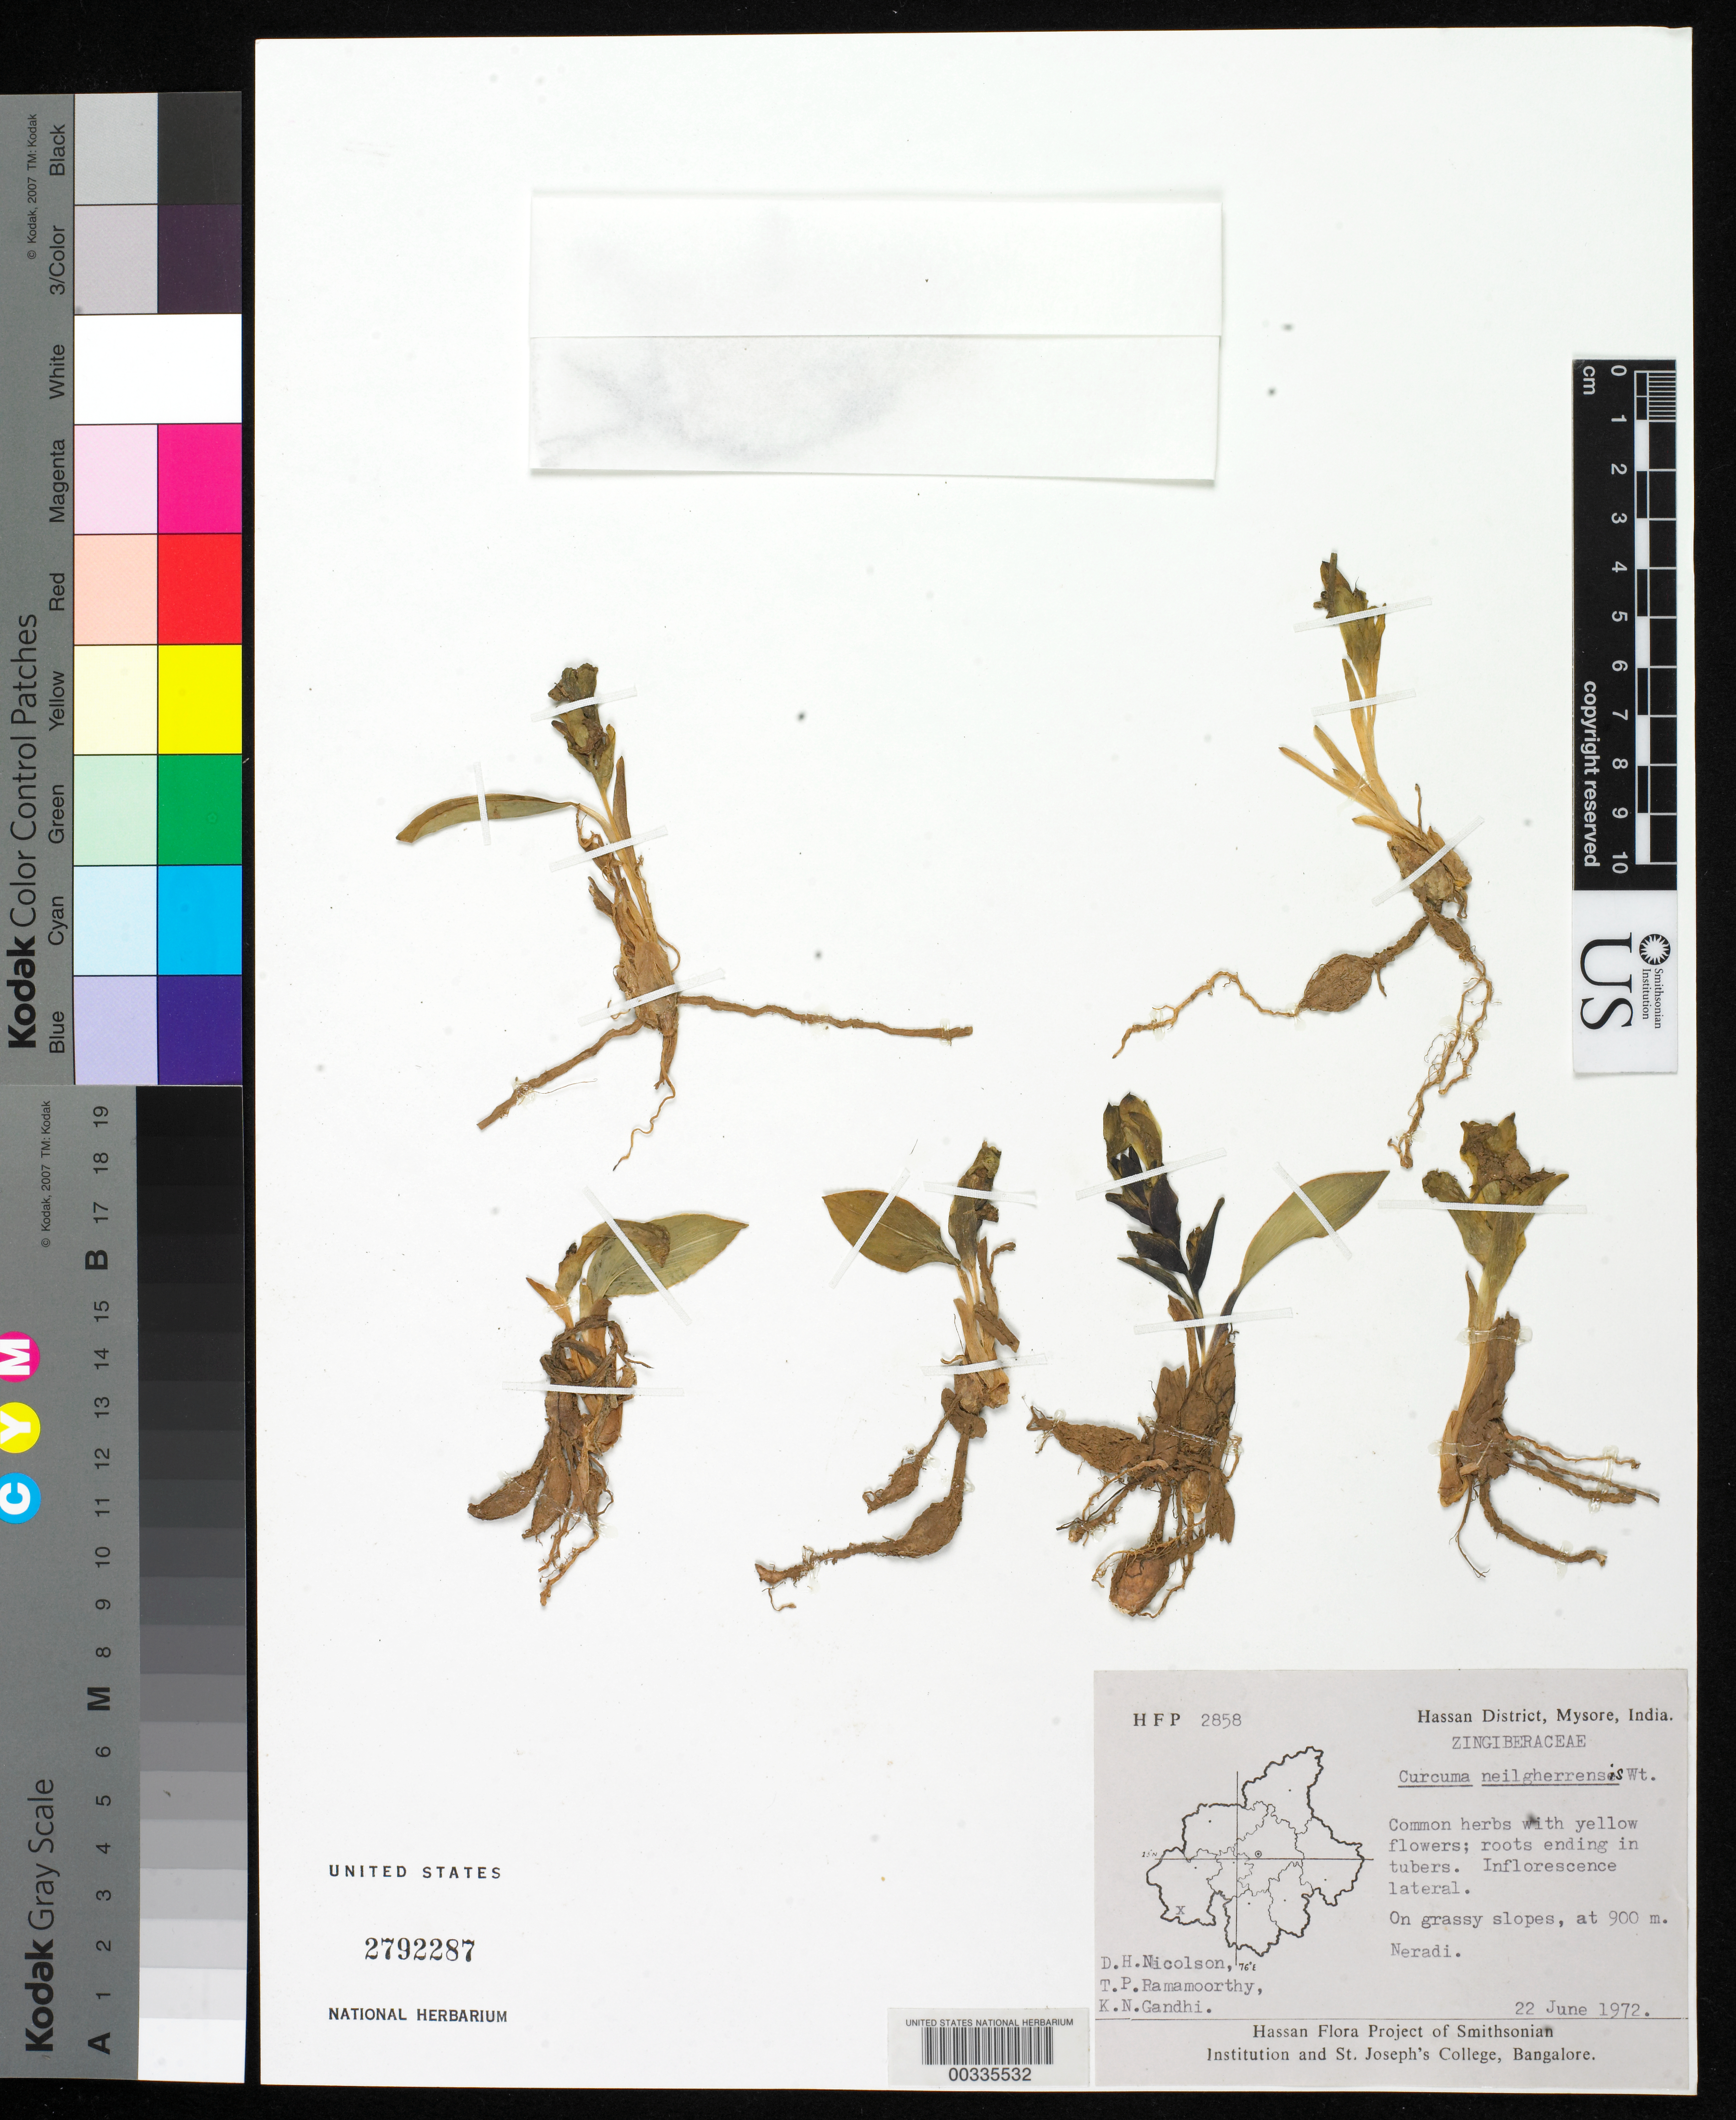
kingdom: Plantae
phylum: Tracheophyta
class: Liliopsida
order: Zingiberales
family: Zingiberaceae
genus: Curcuma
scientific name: Curcuma neilgherrensis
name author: Wight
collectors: D. H. Nicolson, T. P. Ramamoorthy & K. N. Gandhi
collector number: Hfp 2858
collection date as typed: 22 Jun 1972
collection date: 1972-06-22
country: India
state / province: Karnataka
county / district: Hassan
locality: Neradi, mysore state [mysore state = karnataka.]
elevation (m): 900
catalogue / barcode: US 2792287